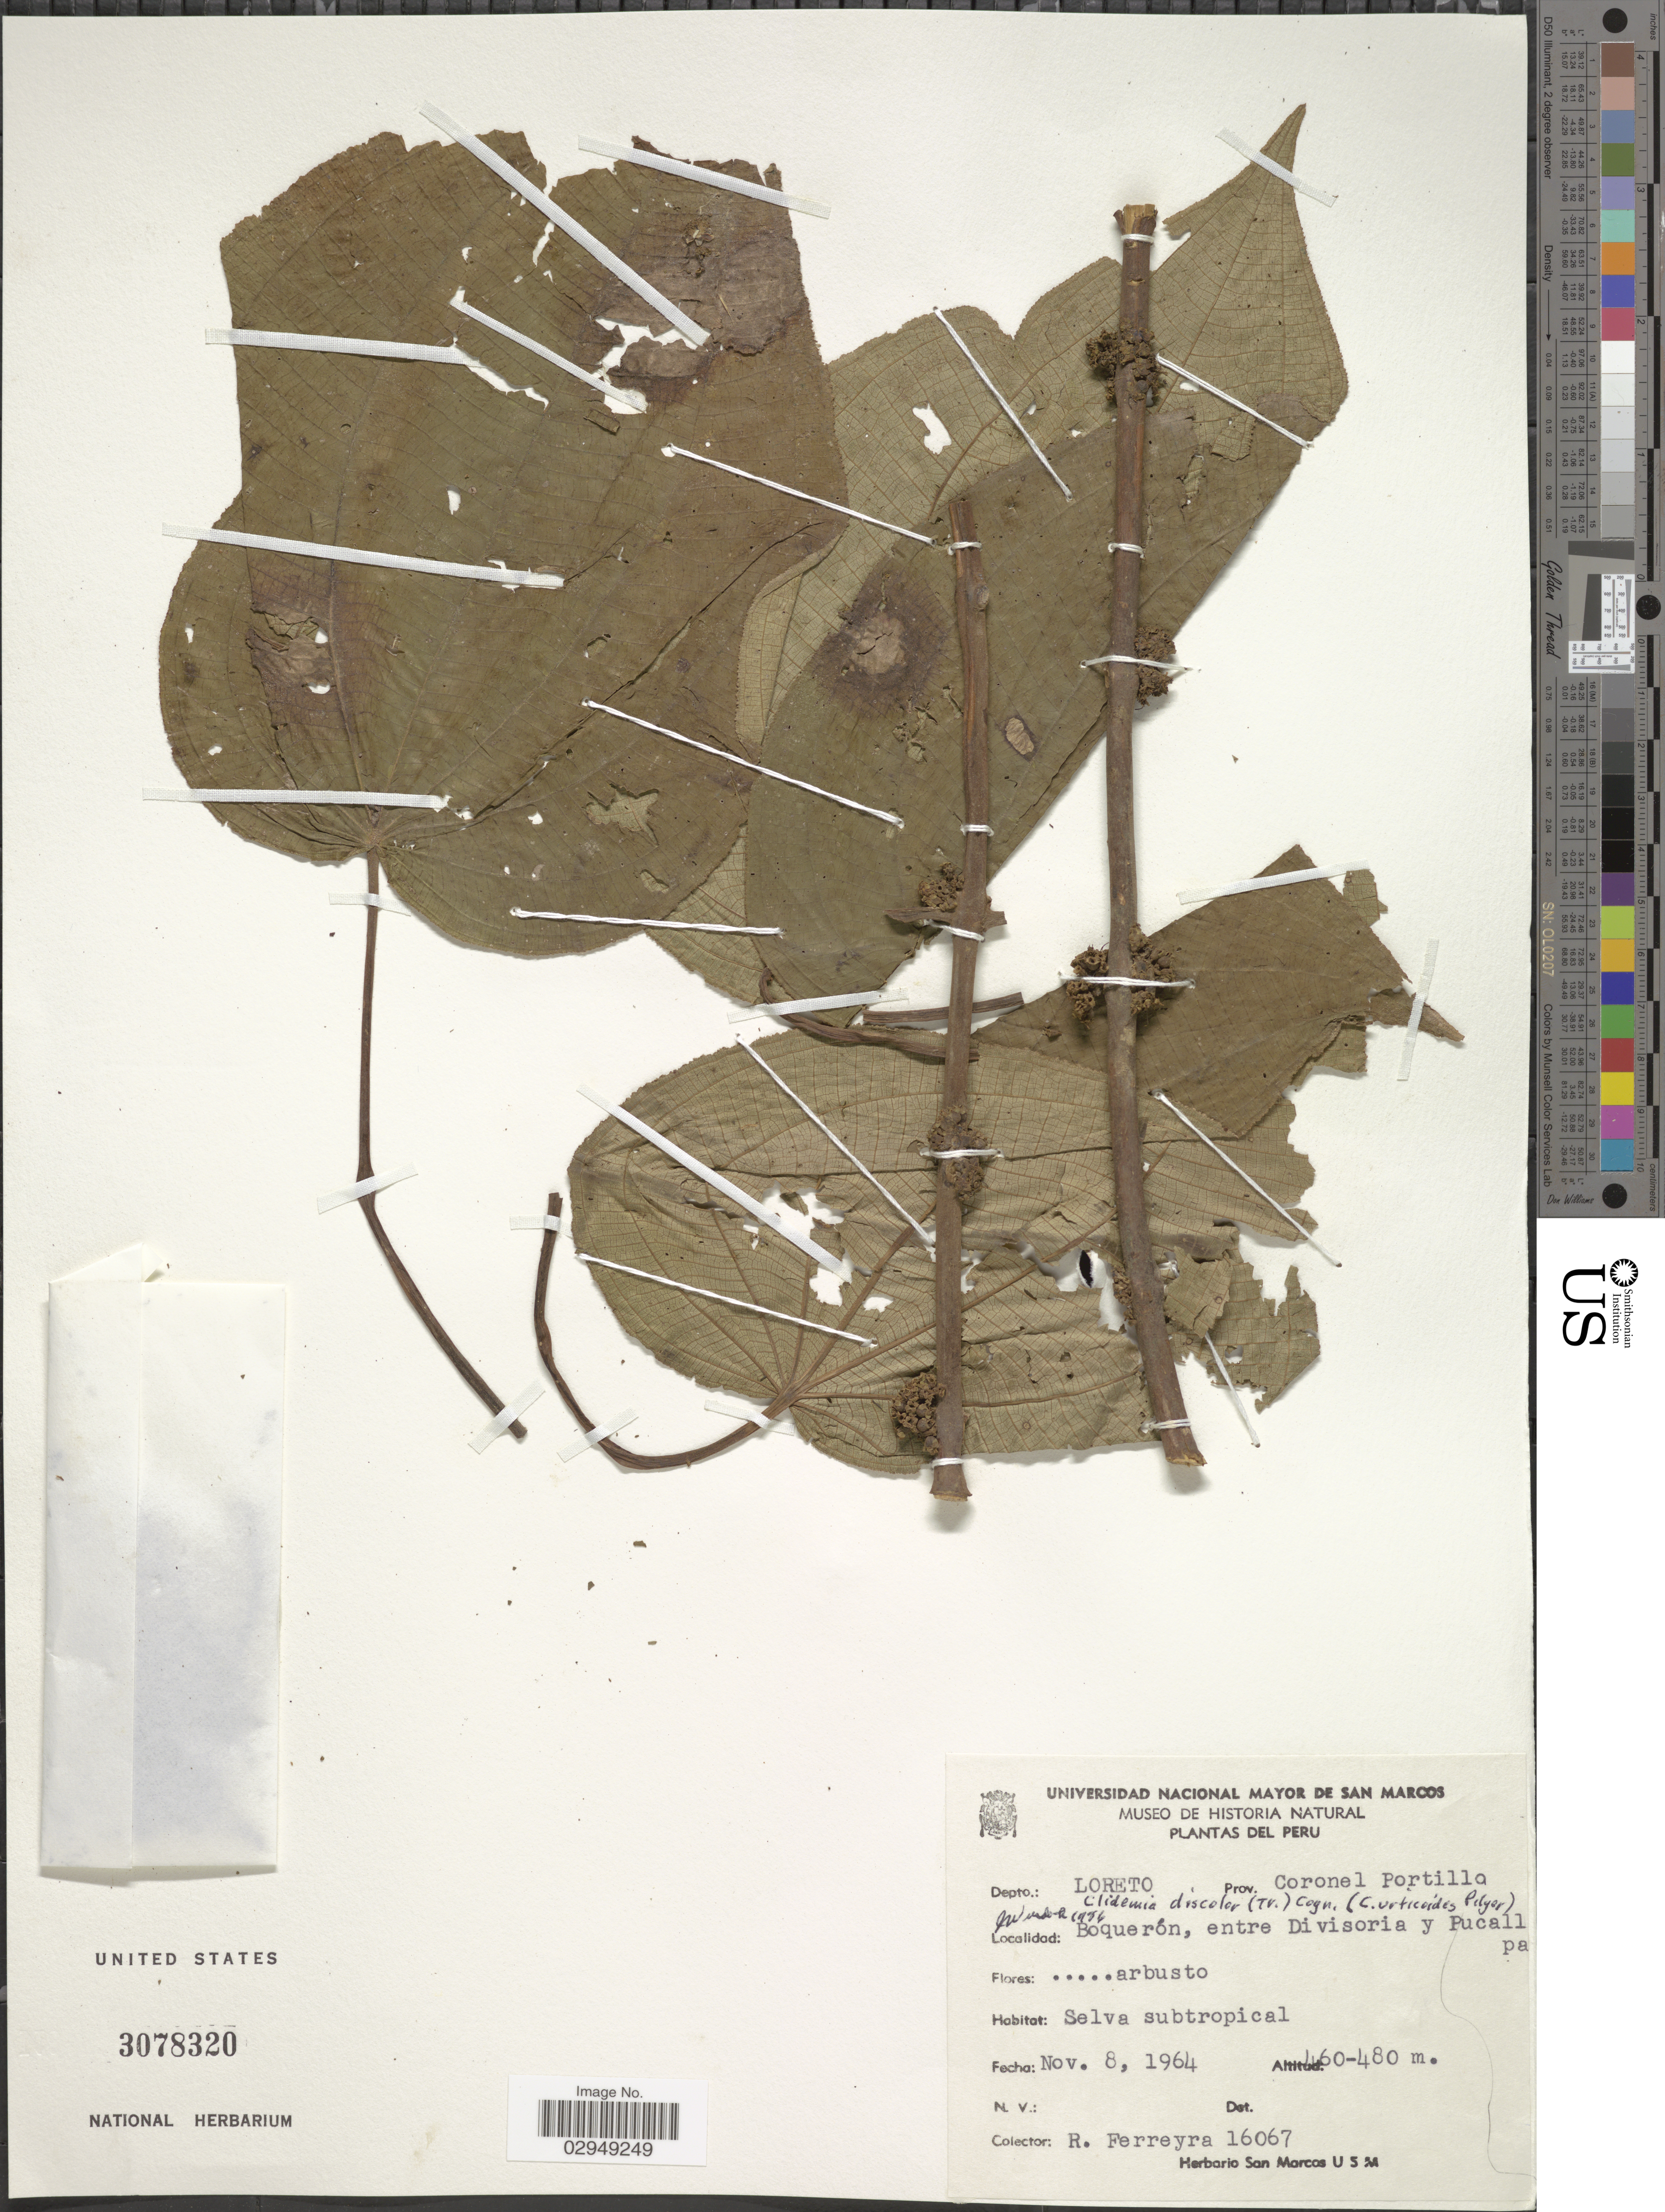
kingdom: Plantae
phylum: Tracheophyta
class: Magnoliopsida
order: Myrtales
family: Melastomataceae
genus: Clidemia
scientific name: Clidemia discolor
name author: (Triana) Cogn.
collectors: R. A. Ferreyra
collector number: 16067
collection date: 1964-11-08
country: Peru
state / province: Loreto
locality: Depto. Loreto, Prov. Coronel Portillo, Boquerón, entre Divisoria y Pucallpa.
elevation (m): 460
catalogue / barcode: US 3078320